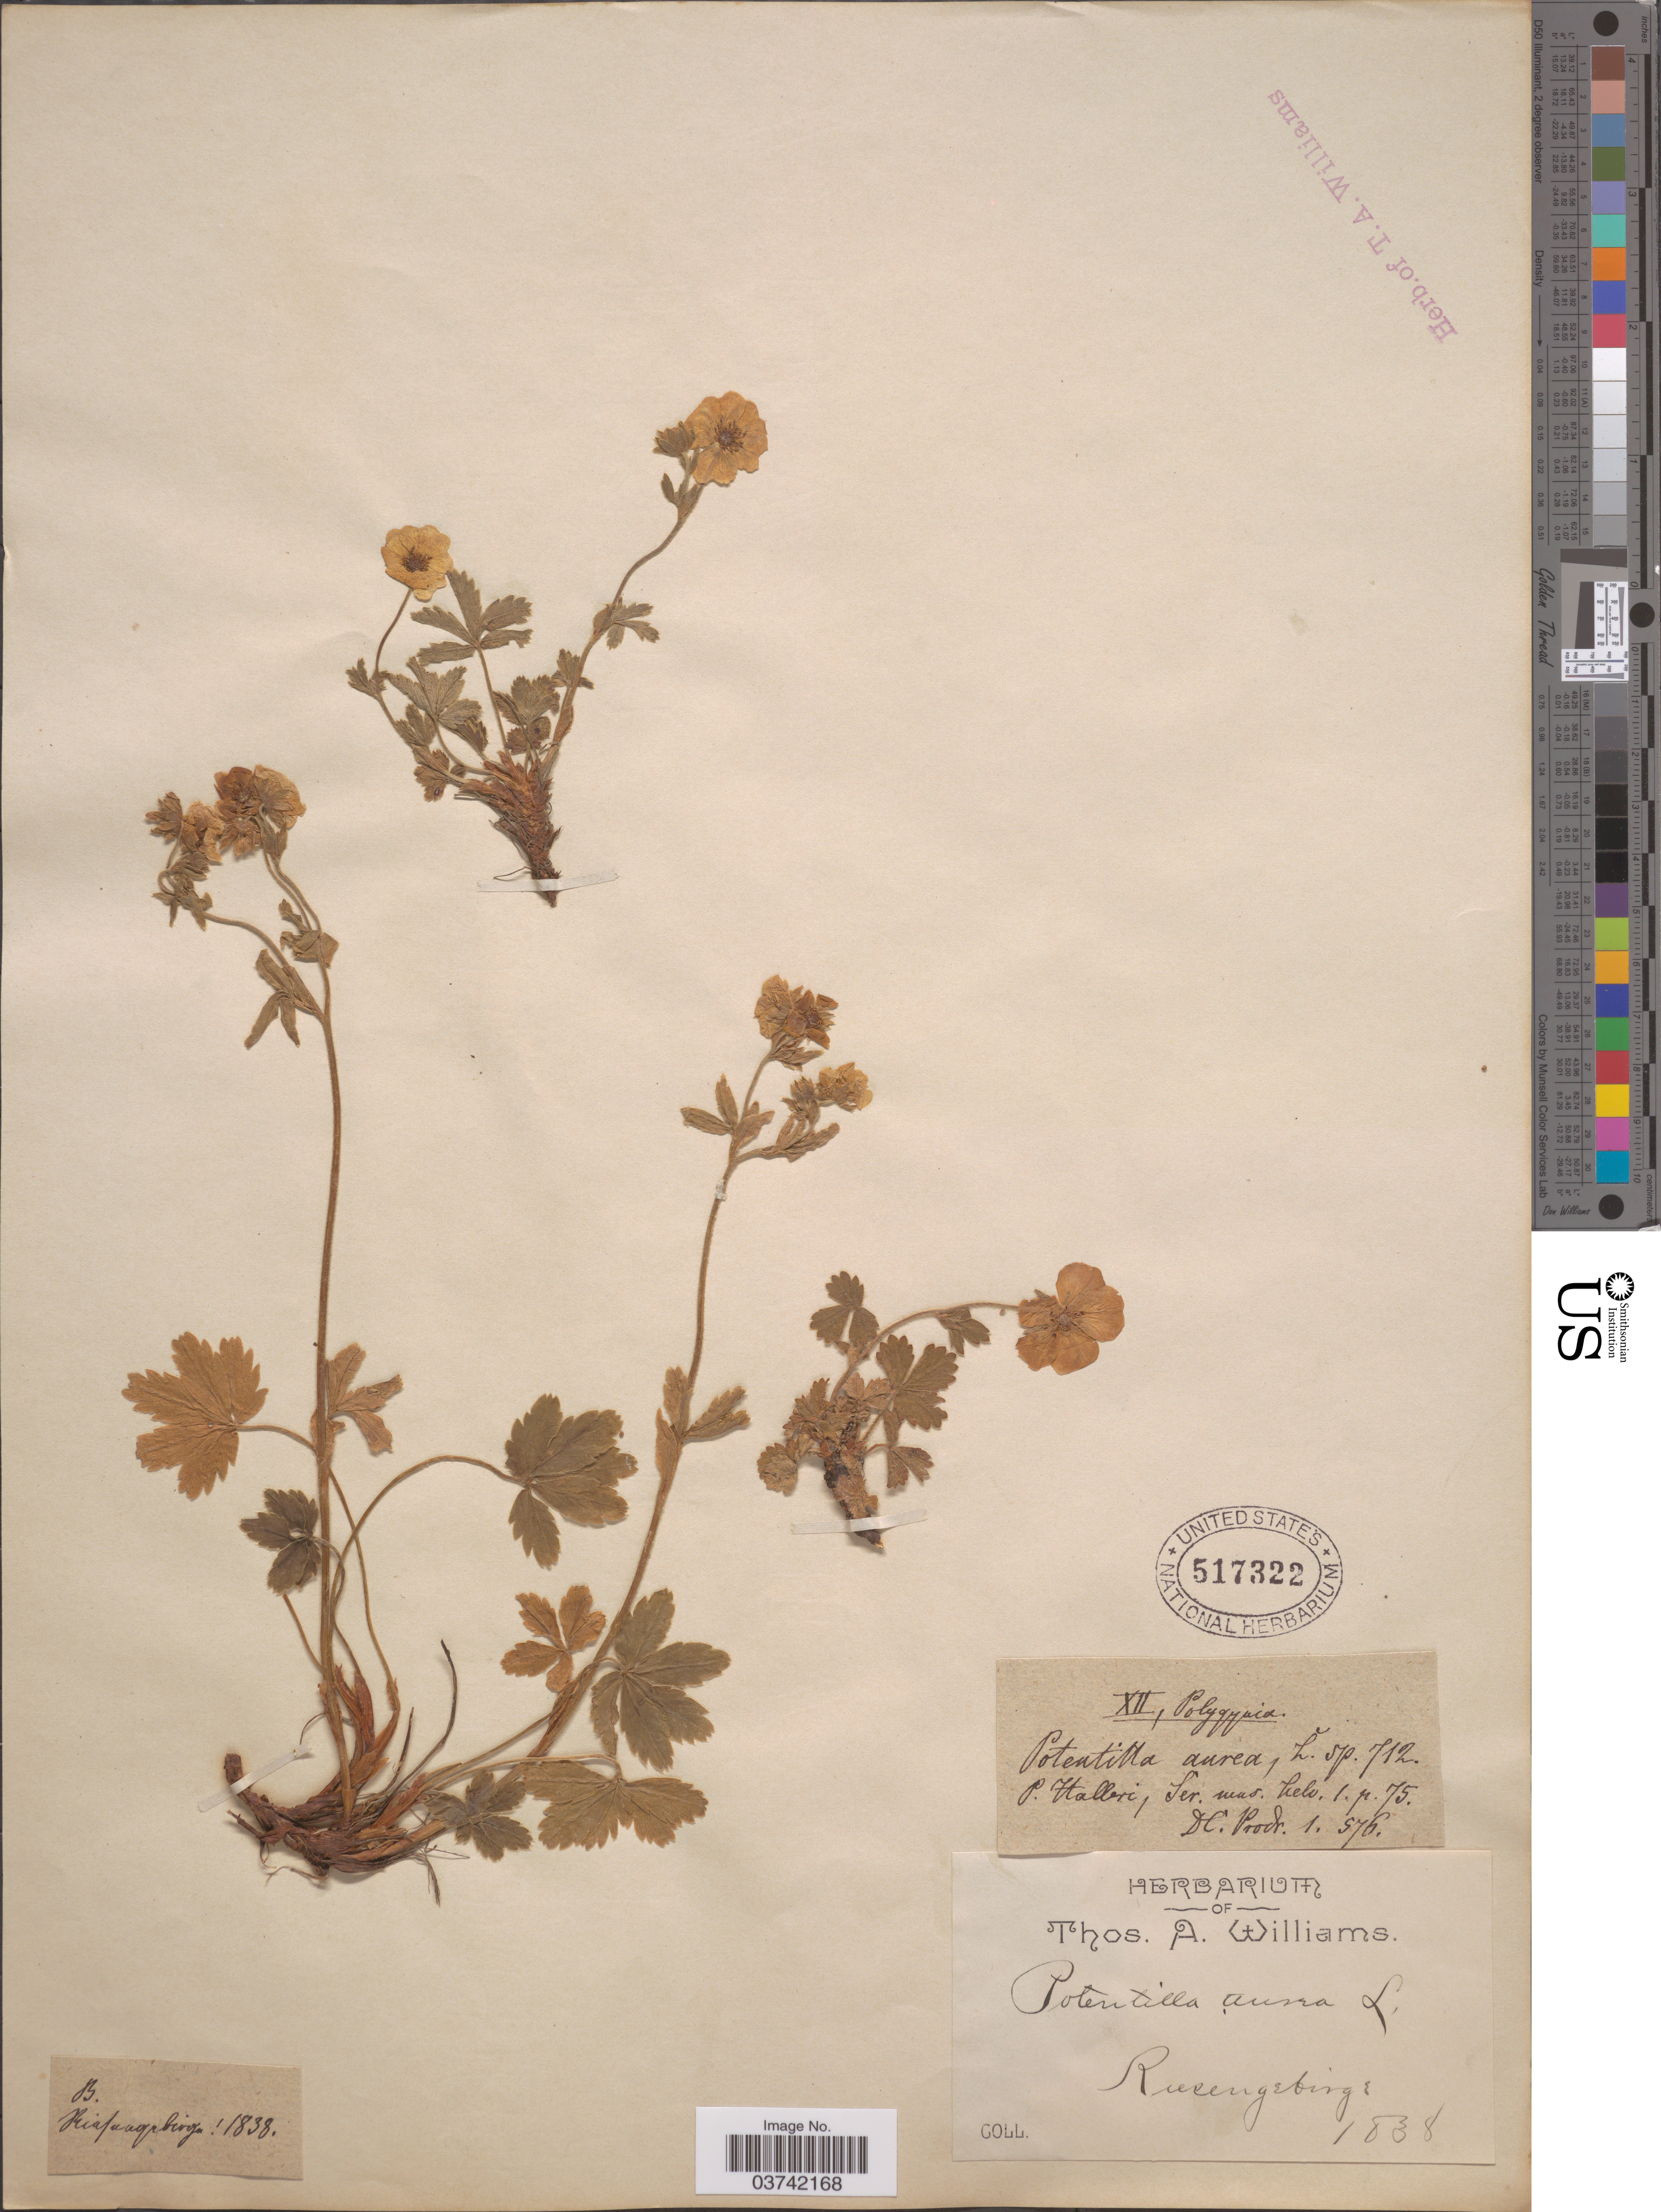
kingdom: Plantae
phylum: Tracheophyta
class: Magnoliopsida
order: Rosales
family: Rosaceae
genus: Potentilla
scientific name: Potentilla aurea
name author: L.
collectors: ex herb. Thos. A. Williams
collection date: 1838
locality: Rusengebirge [interpreted].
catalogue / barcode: US 517322